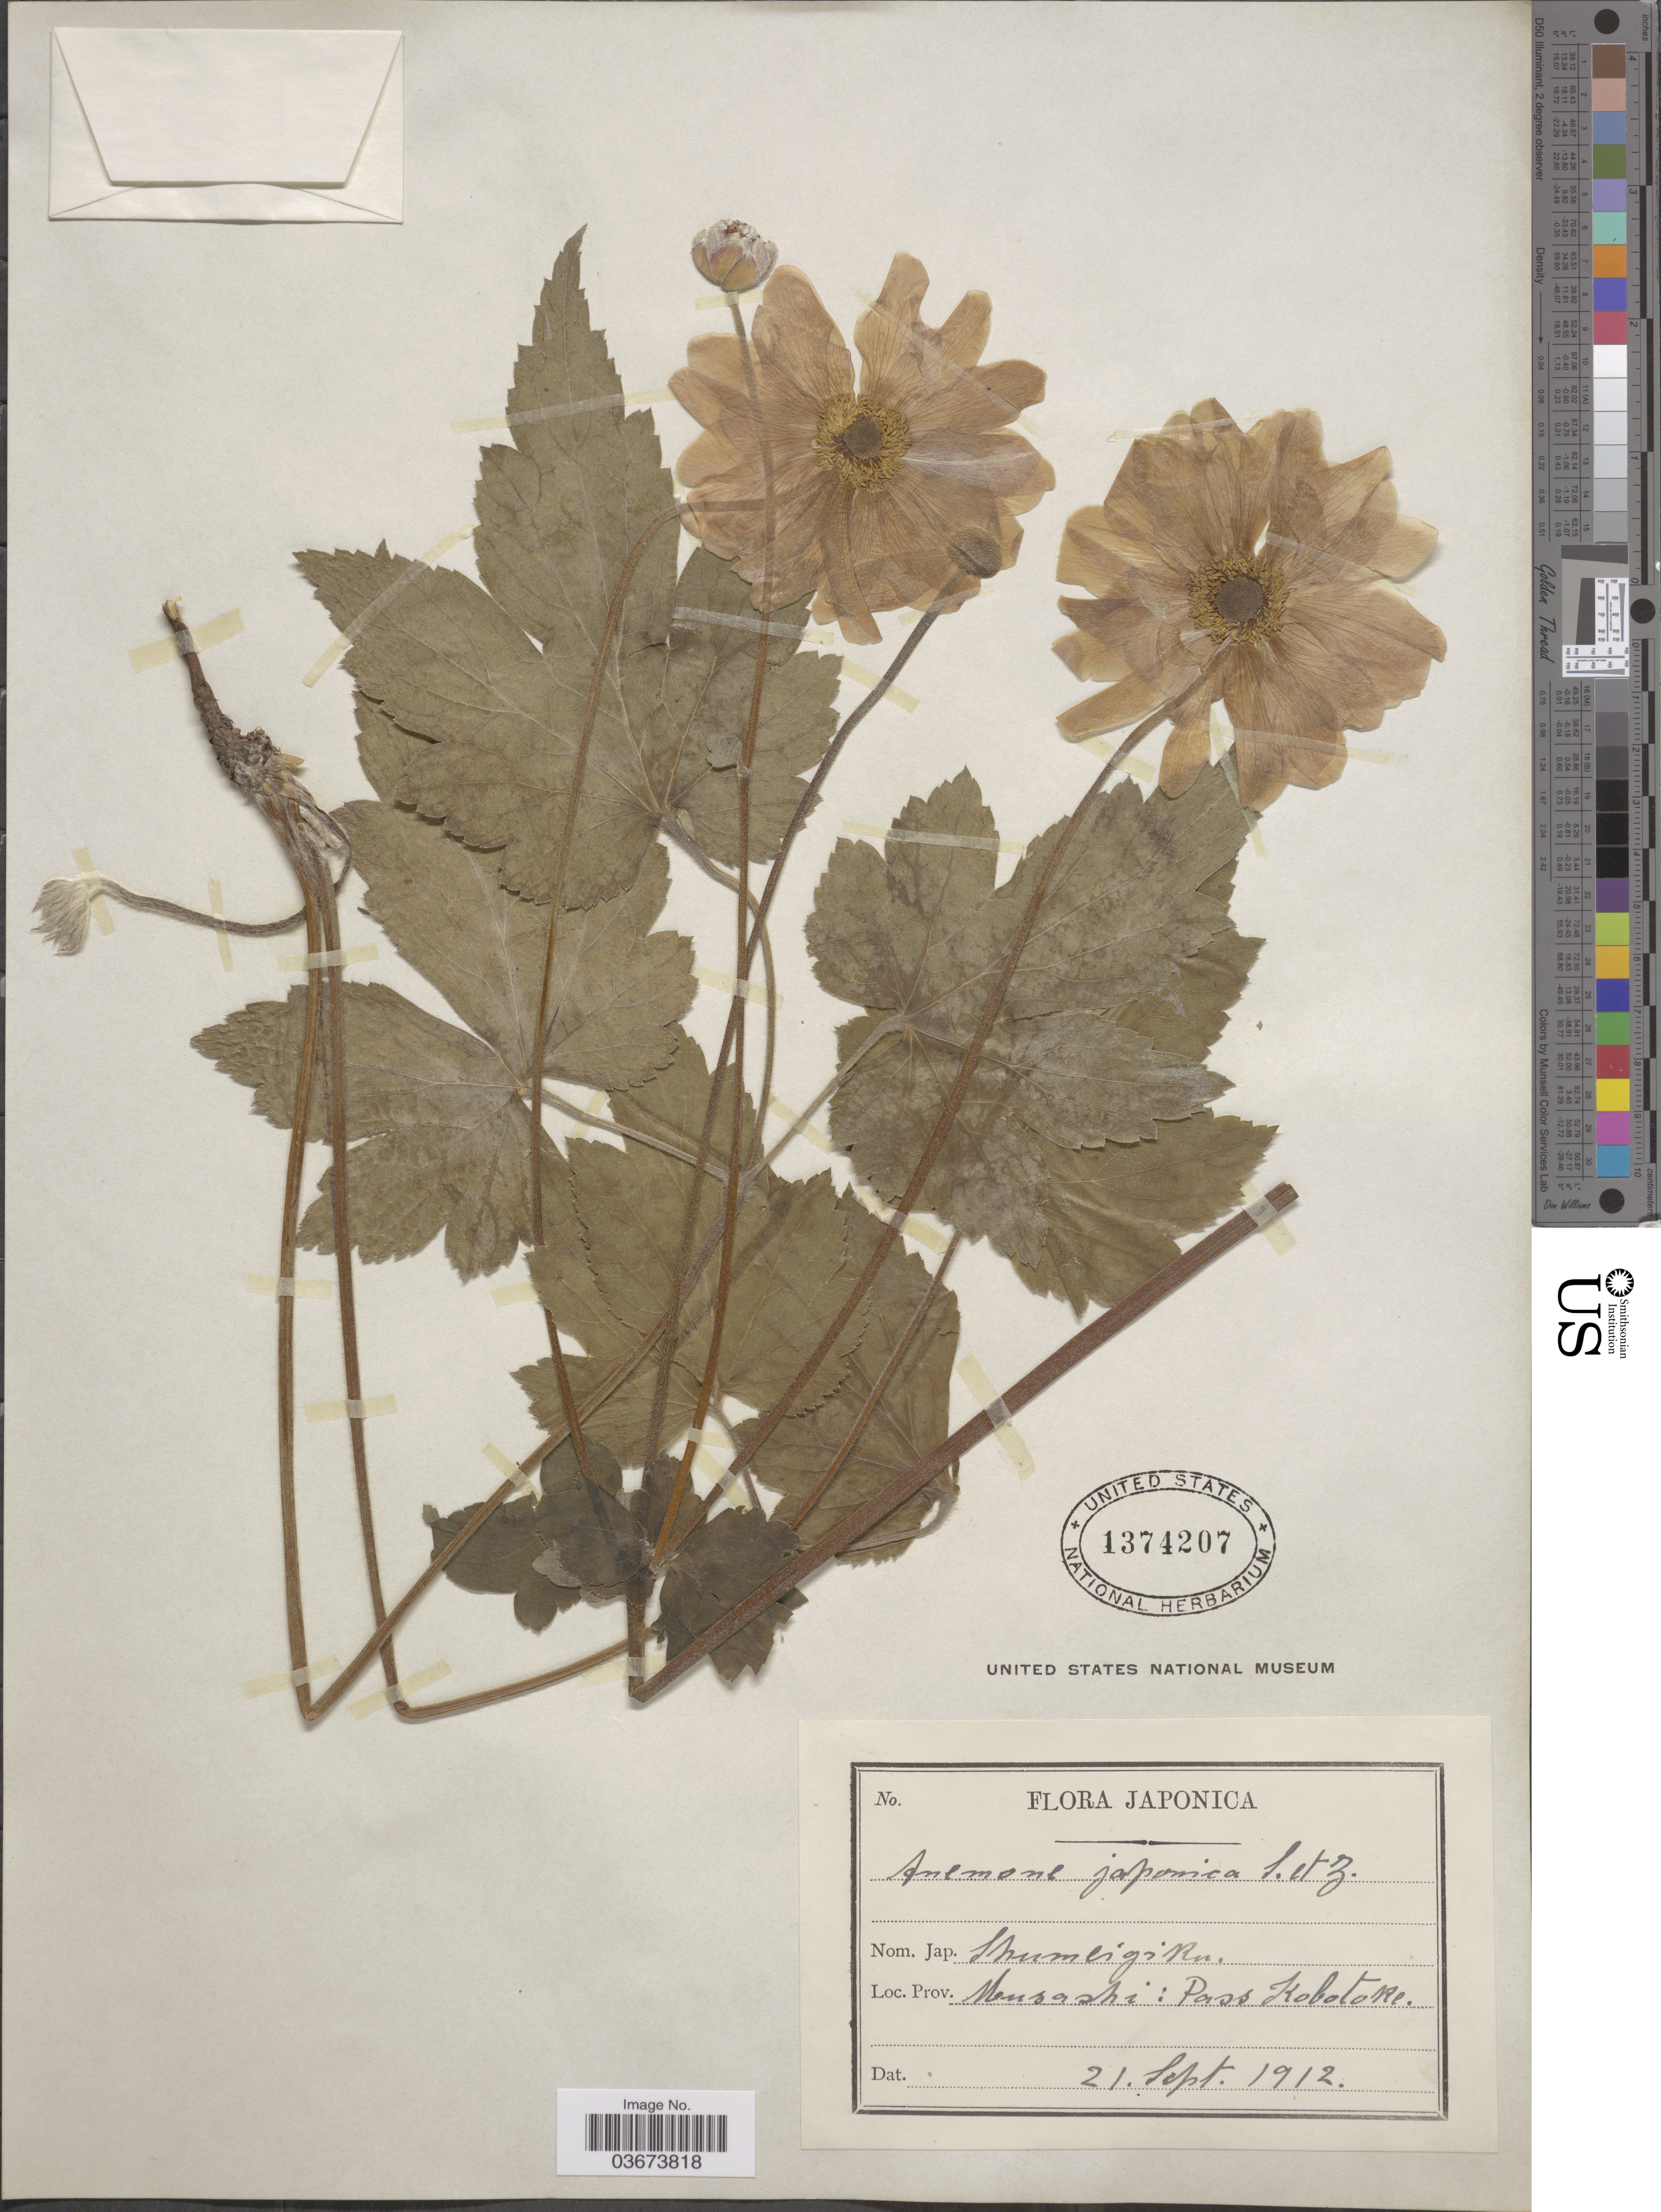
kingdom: Plantae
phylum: Tracheophyta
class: Magnoliopsida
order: Ranunculales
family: Ranunculaceae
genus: Anemone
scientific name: Anemone japonica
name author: Houtt.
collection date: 1912-09-21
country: Japan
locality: Musashi: Pass Kobotoke.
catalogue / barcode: US 1374207